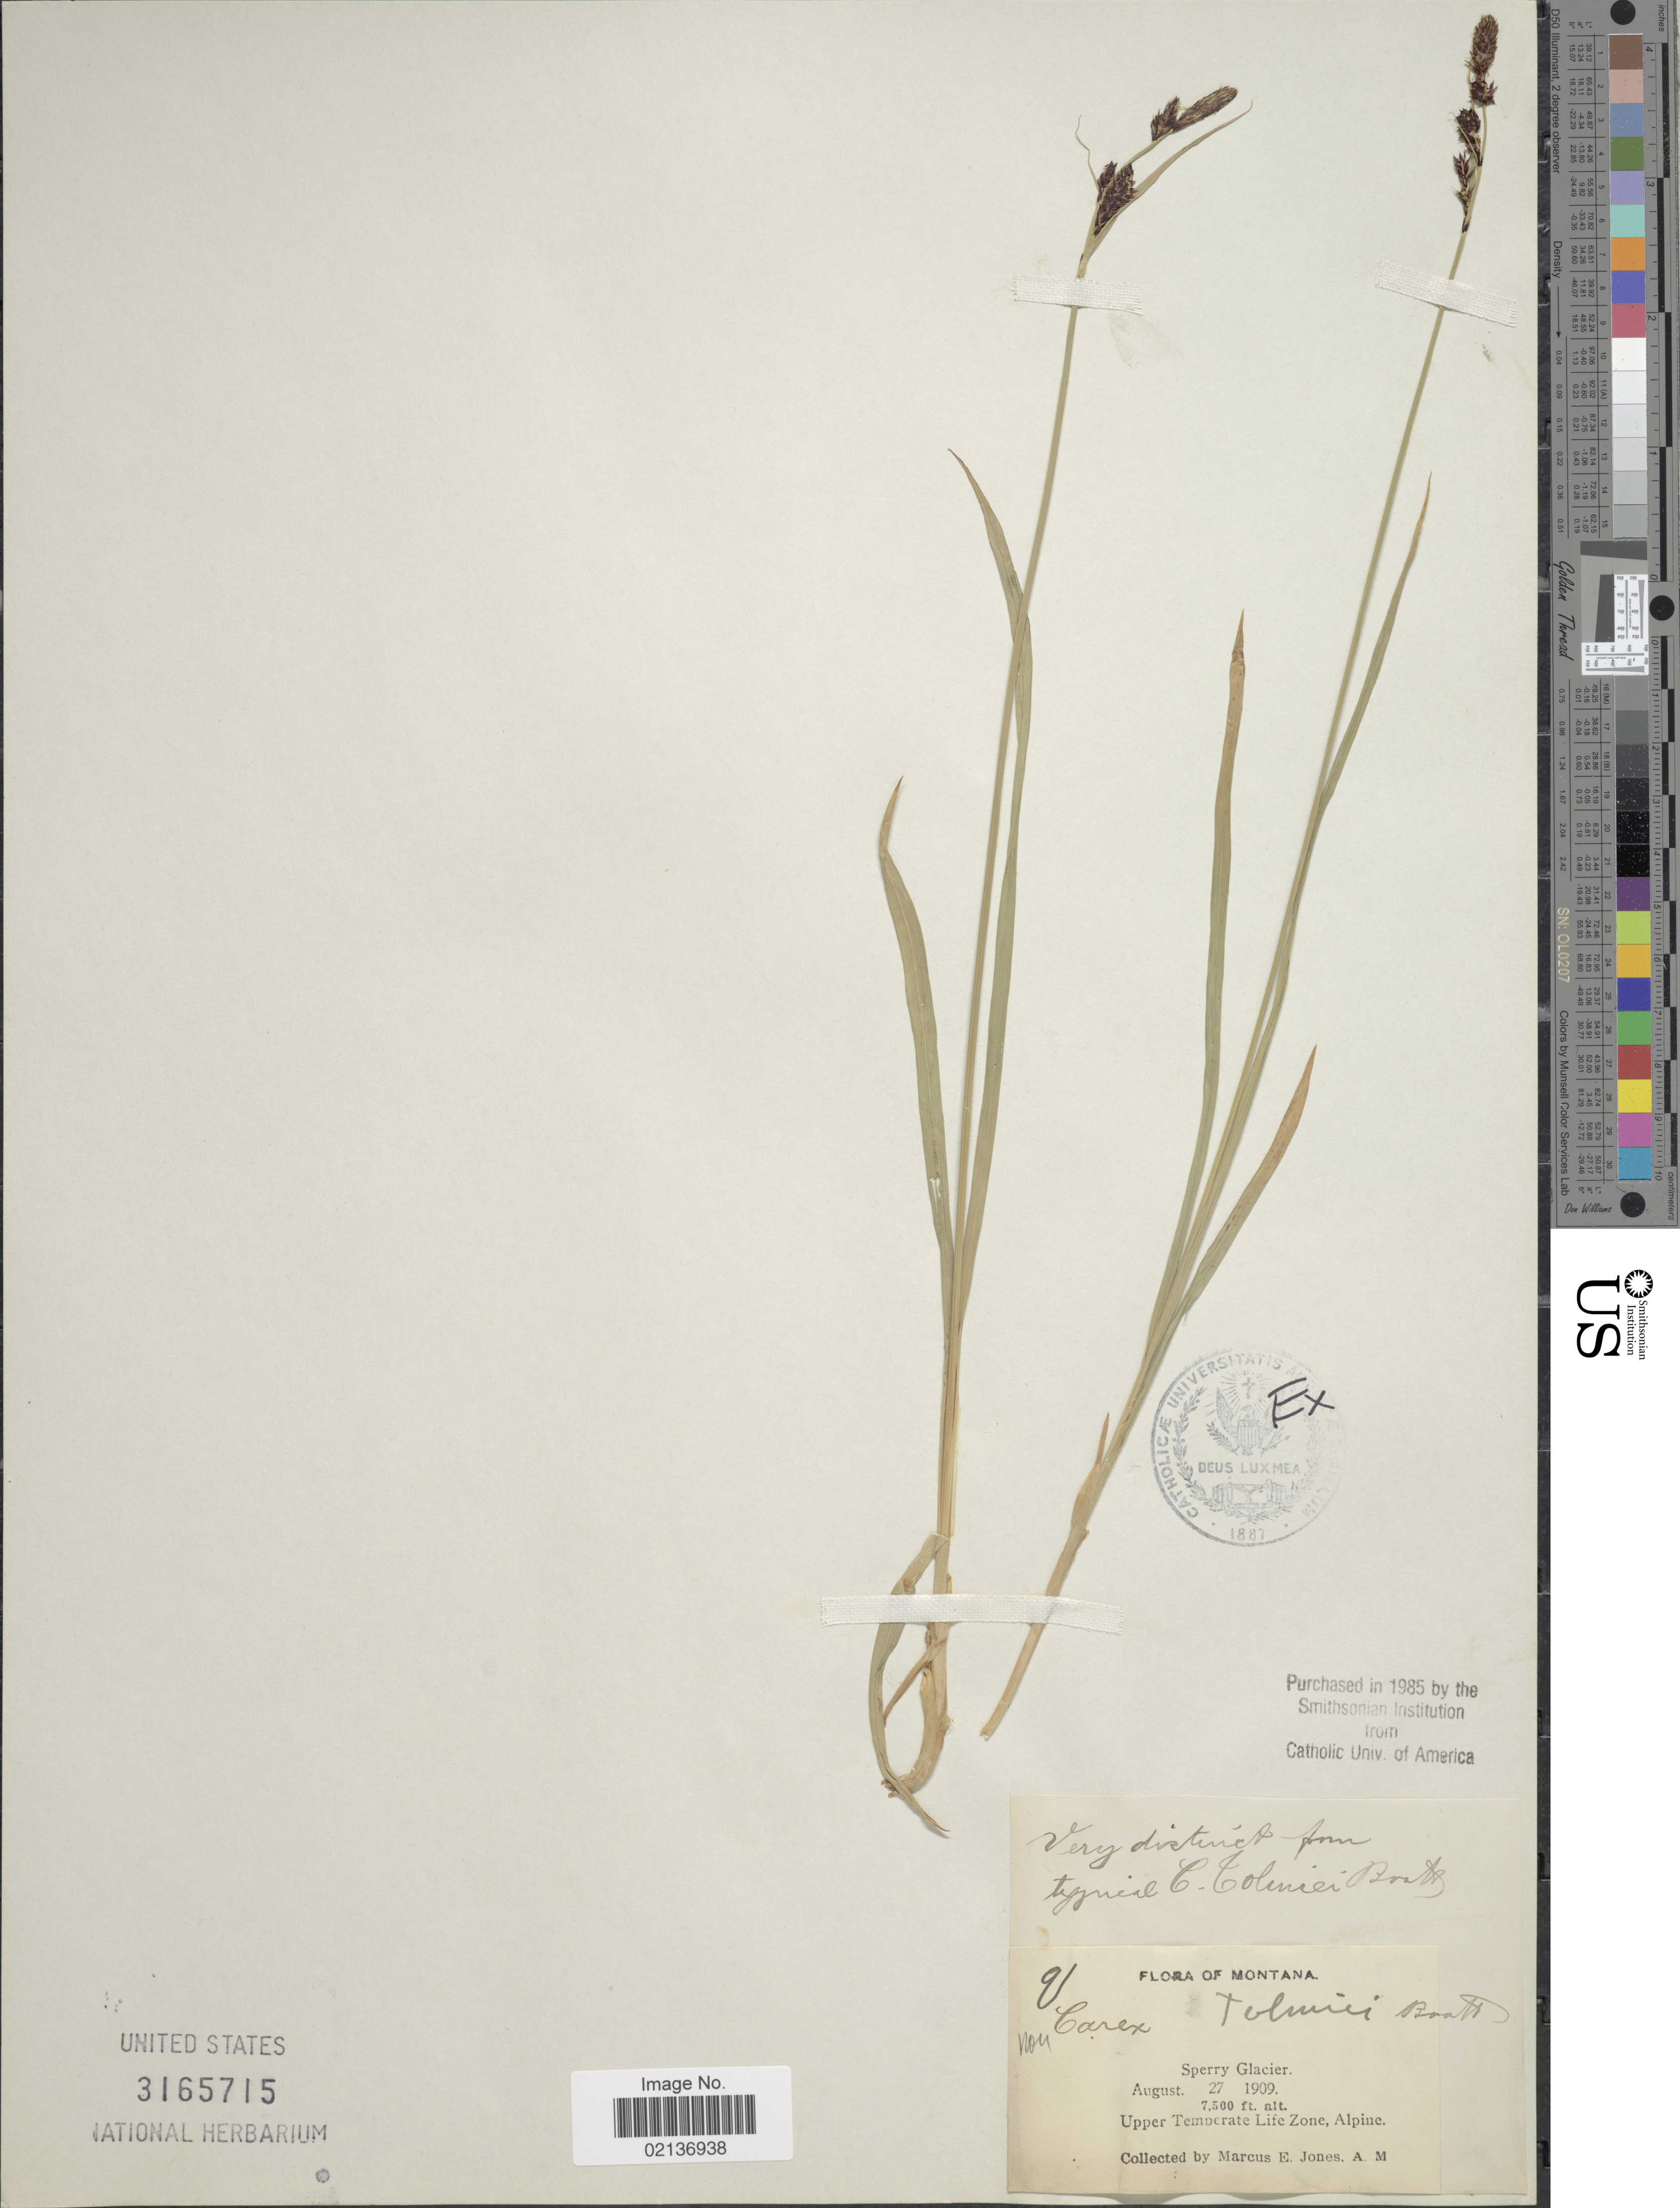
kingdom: Plantae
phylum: Tracheophyta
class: Liliopsida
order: Poales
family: Cyperaceae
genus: Carex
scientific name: Carex spectabilis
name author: Dewey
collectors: M. E. Jones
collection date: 1909-08-27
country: United States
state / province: Montana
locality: Sperry Glacier. Upper Temperate Life Zone, Alpine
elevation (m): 2286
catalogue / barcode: US 3165715